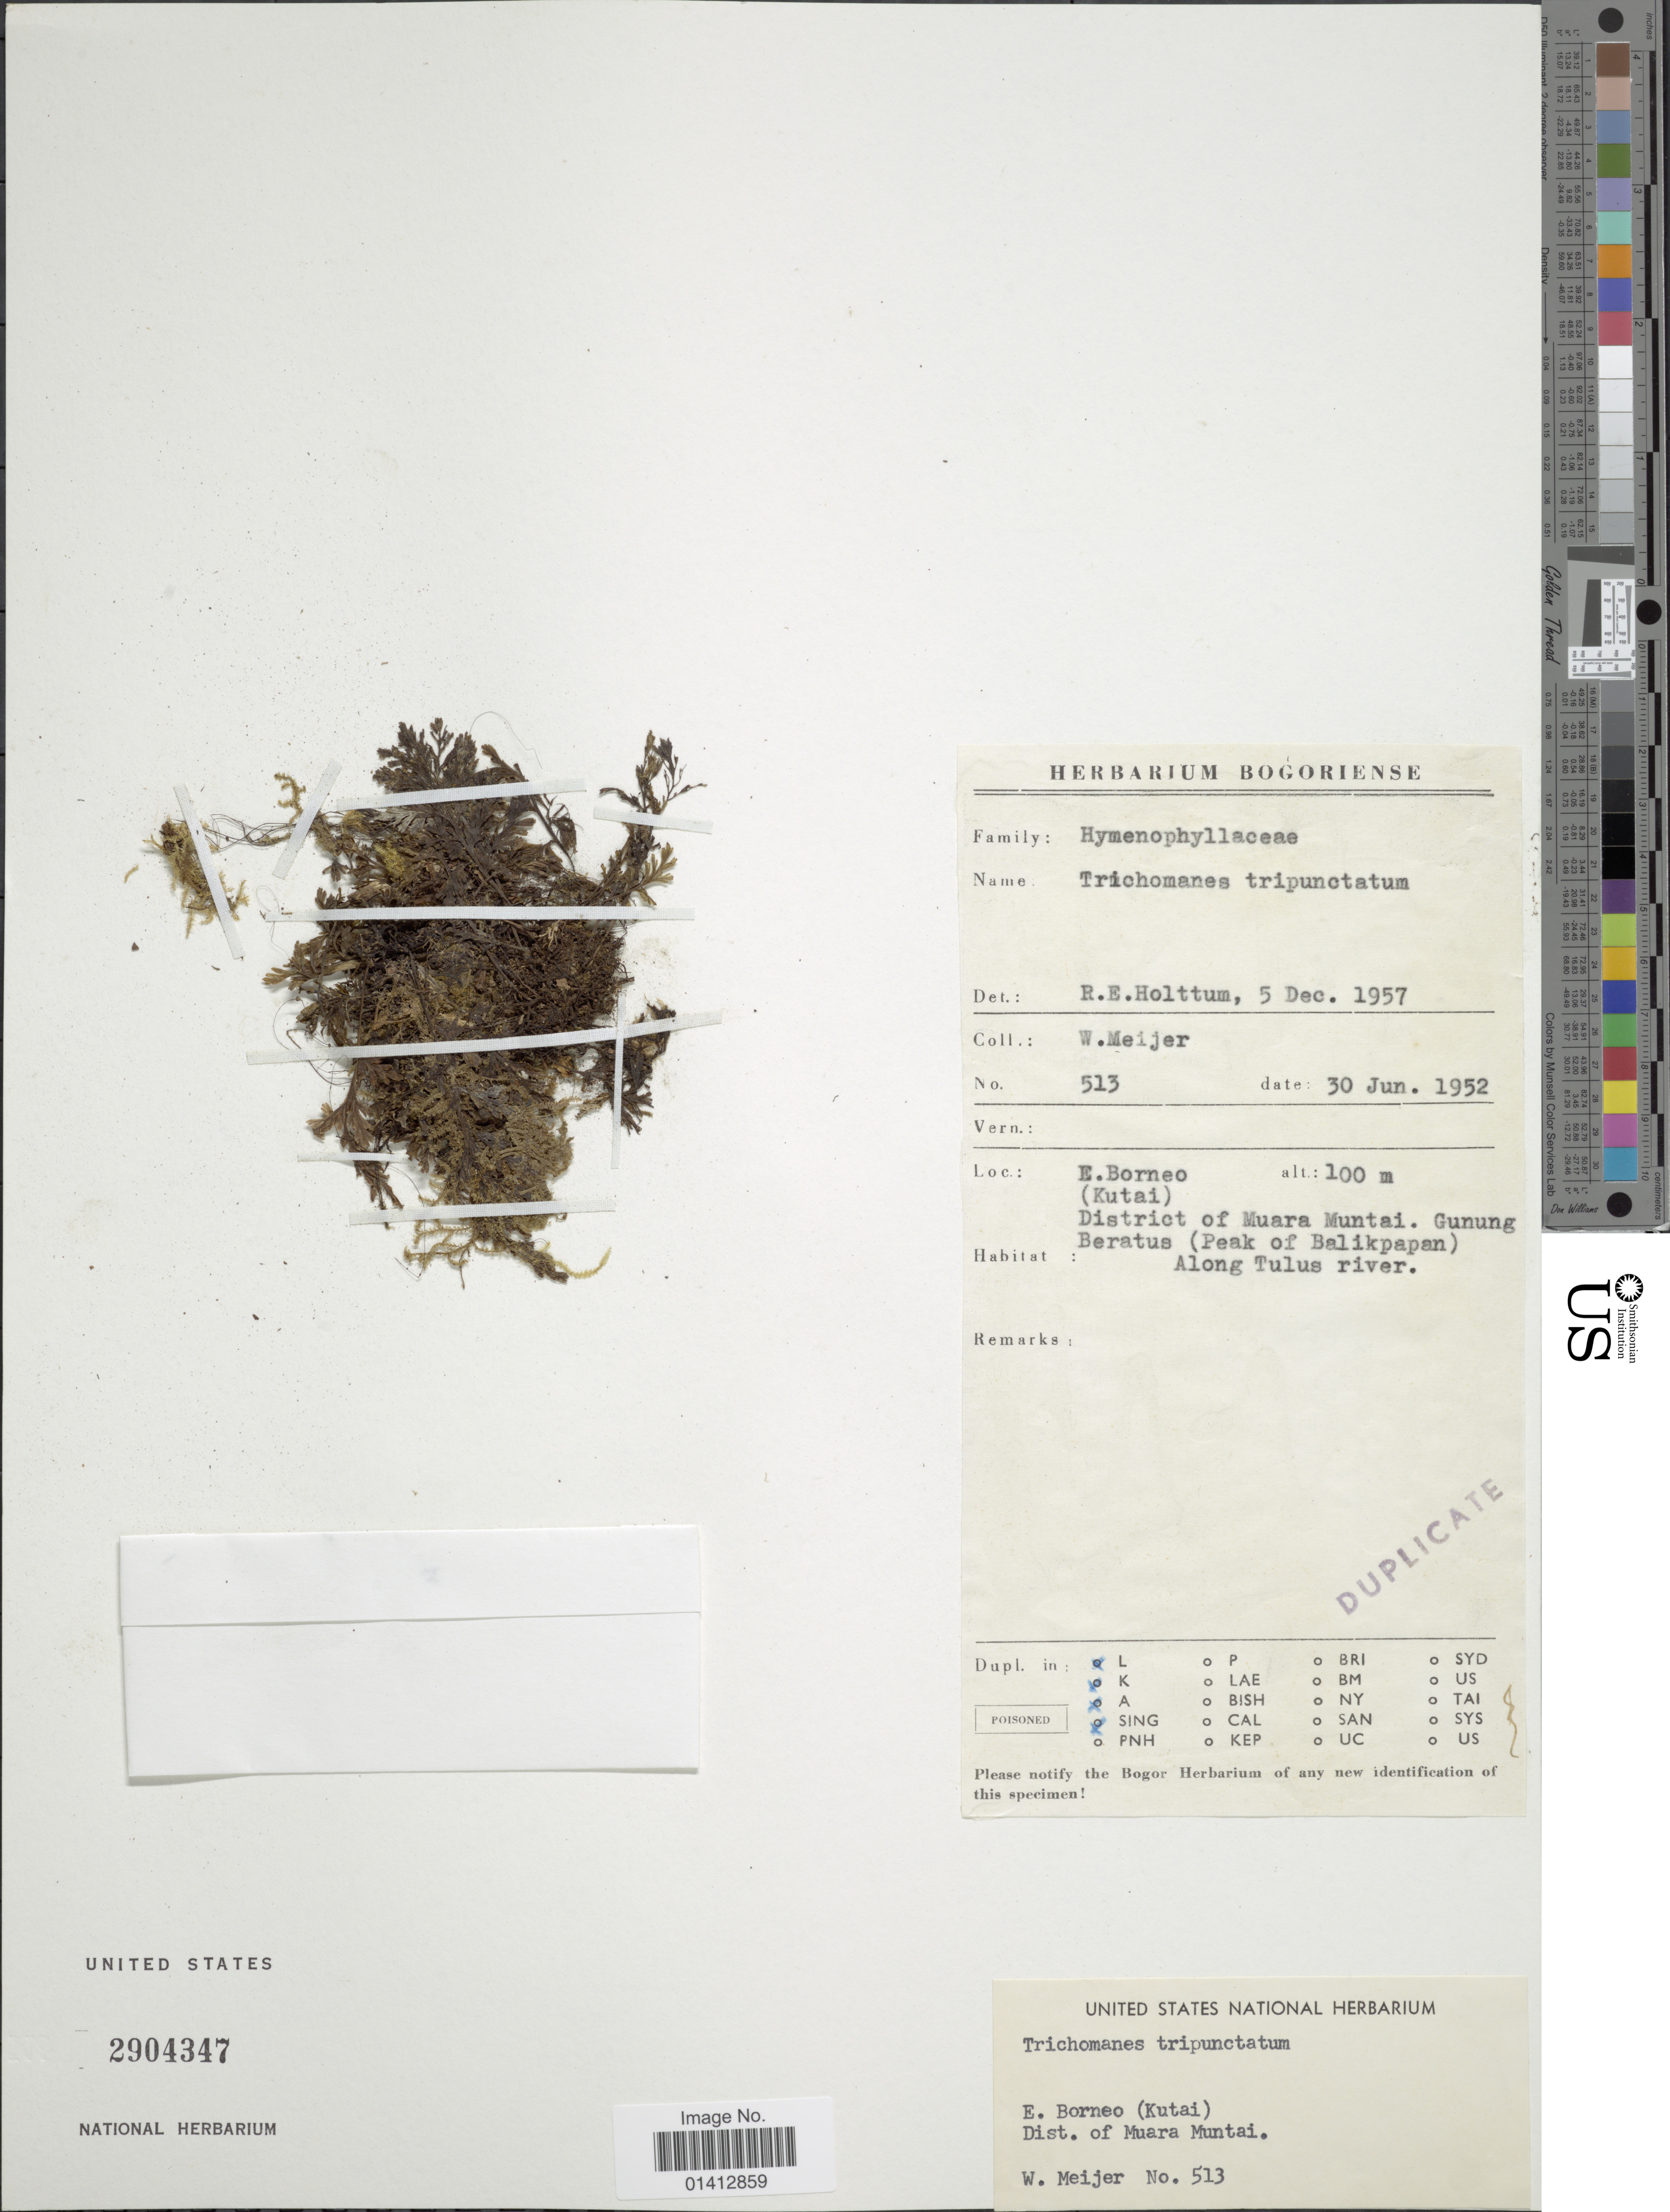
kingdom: Plantae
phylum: Tracheophyta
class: Polypodiopsida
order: Hymenophyllales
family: Hymenophyllaceae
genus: Crepidomanes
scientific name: Crepidomanes bipunctatum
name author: (Poir.) Copel.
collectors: W. Meijer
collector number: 513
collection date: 1952-06-30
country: Indonesia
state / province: Kalimantan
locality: E. Borneo (Kutai) District of Muara Muntai. Gunung Beratus (Peak of Balikpapan) Along Tulus river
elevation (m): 100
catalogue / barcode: US 2904347